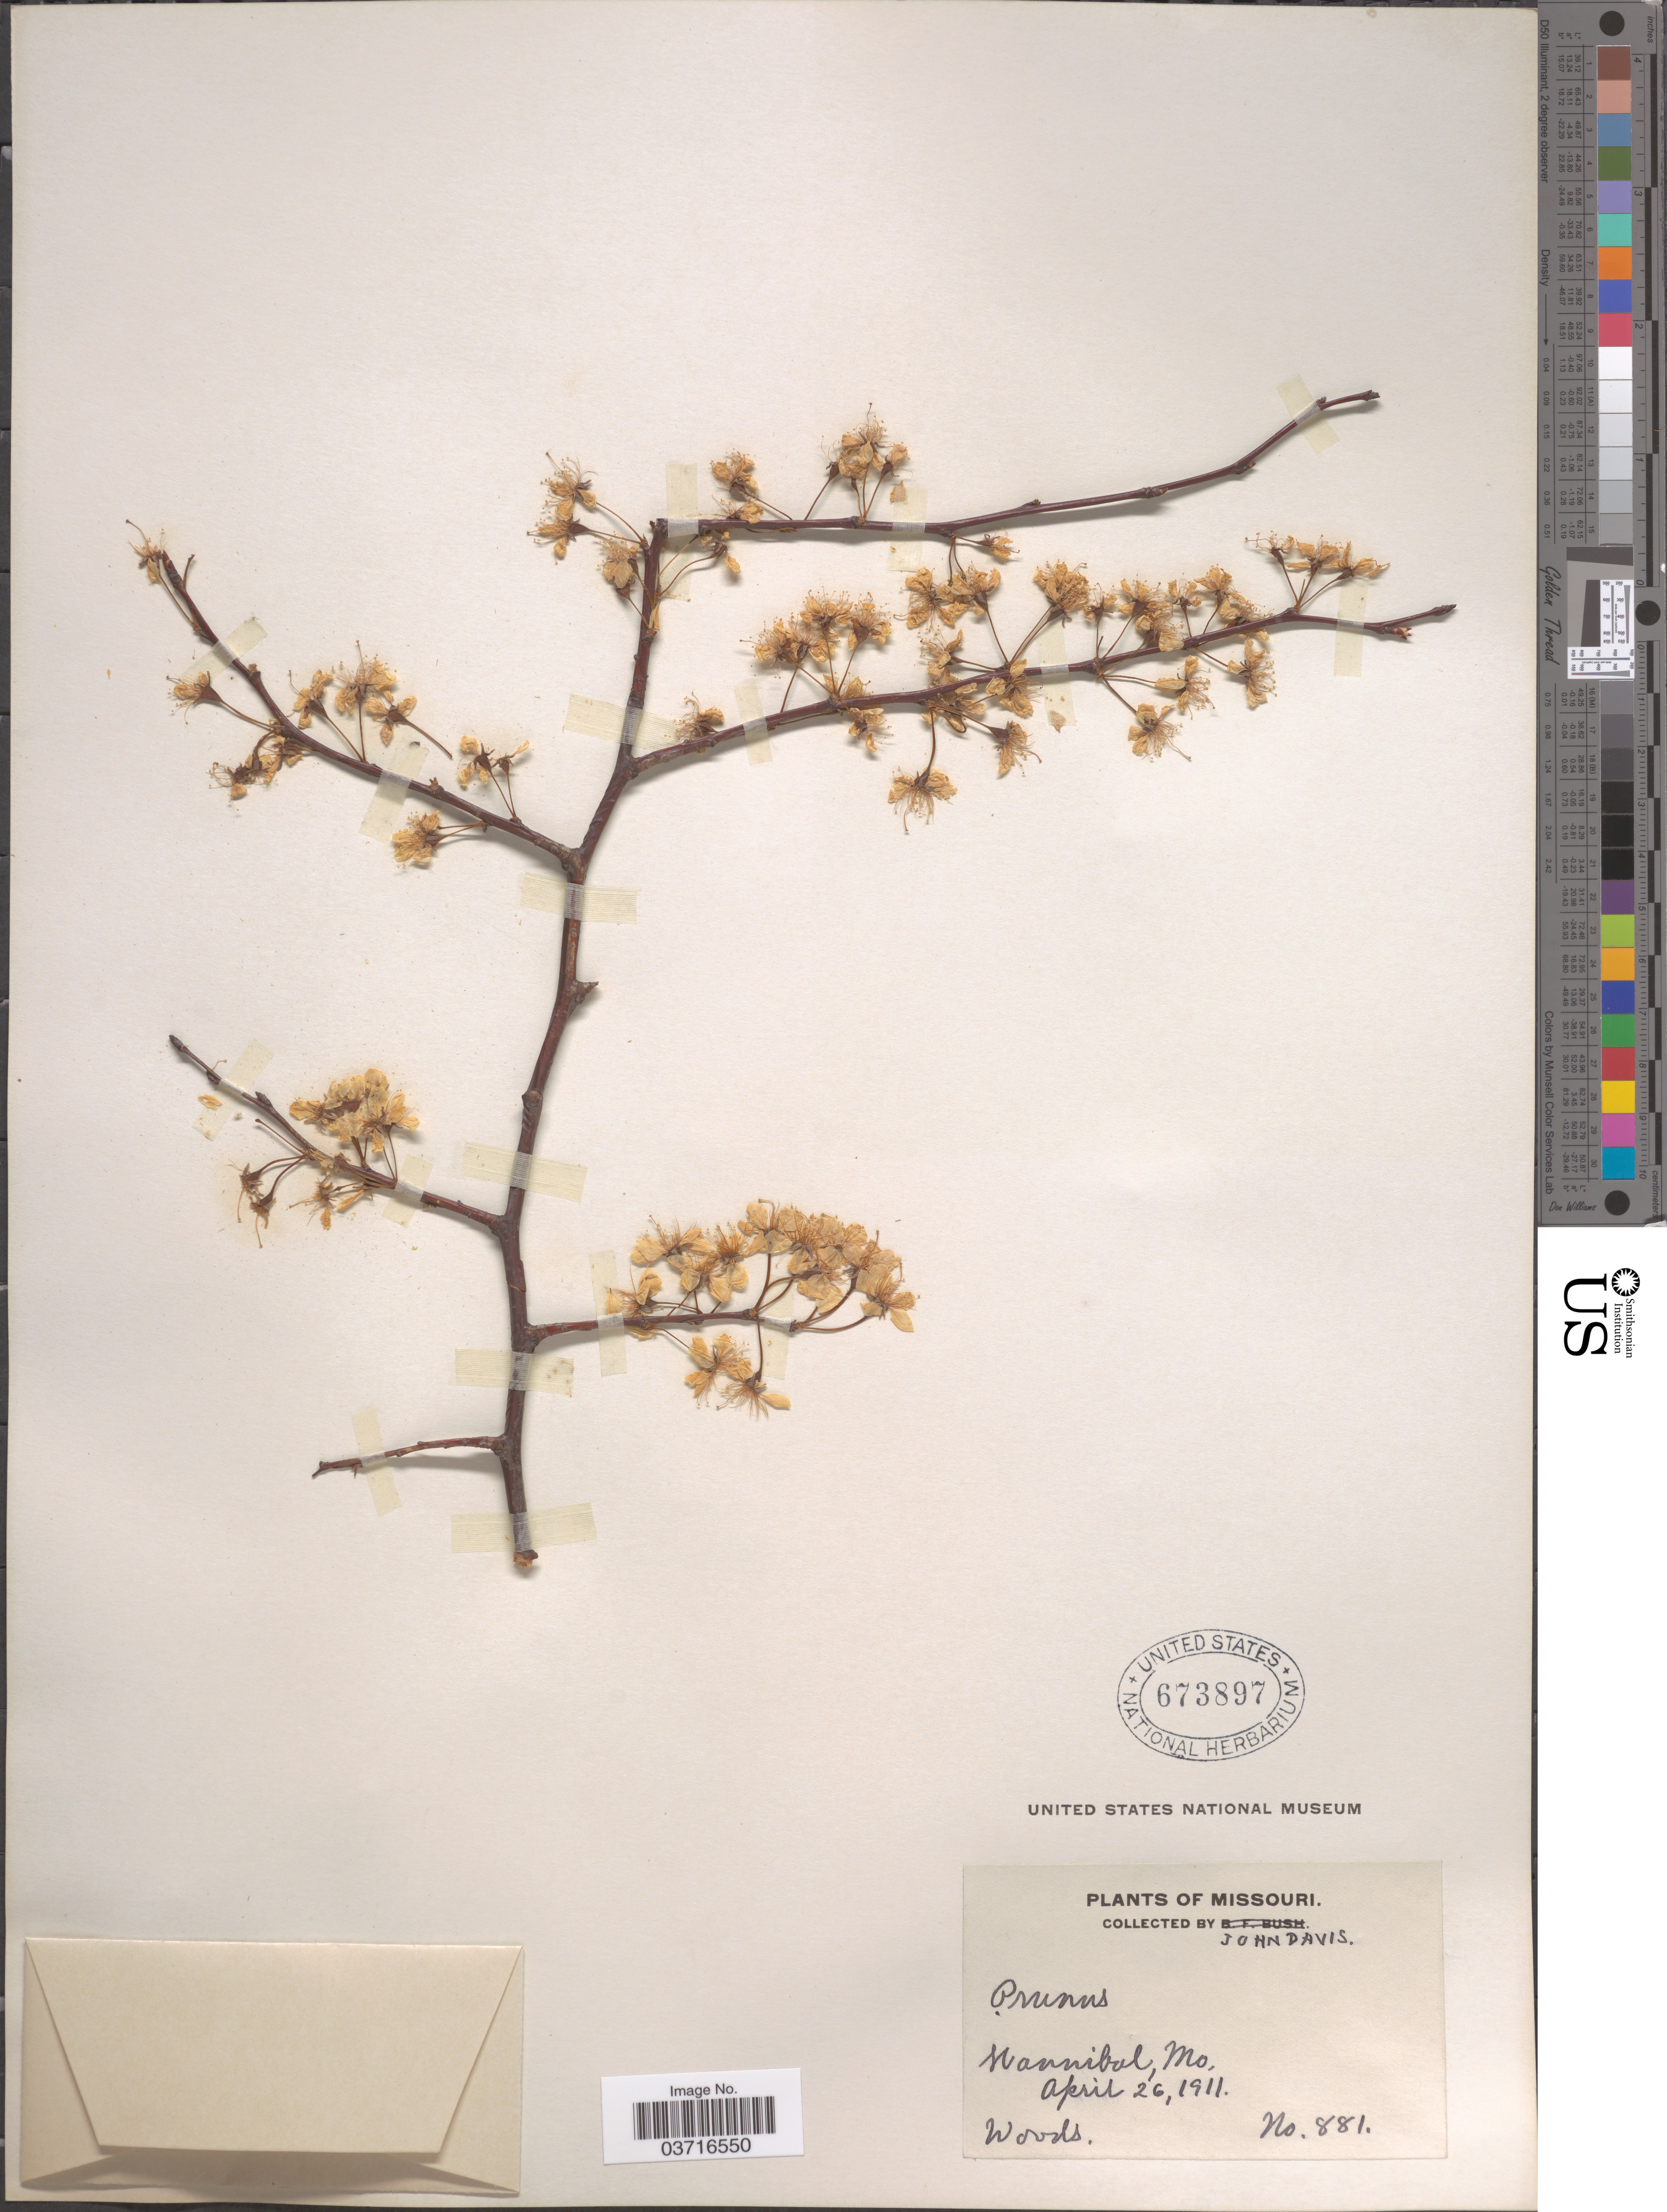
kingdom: Plantae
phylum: Tracheophyta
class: Magnoliopsida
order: Rosales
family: Rosaceae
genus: Prunus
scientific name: Prunus sp.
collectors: J. Davis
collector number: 881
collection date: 1911-04-26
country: United States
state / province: Missouri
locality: Hannibal.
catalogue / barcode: US 673897